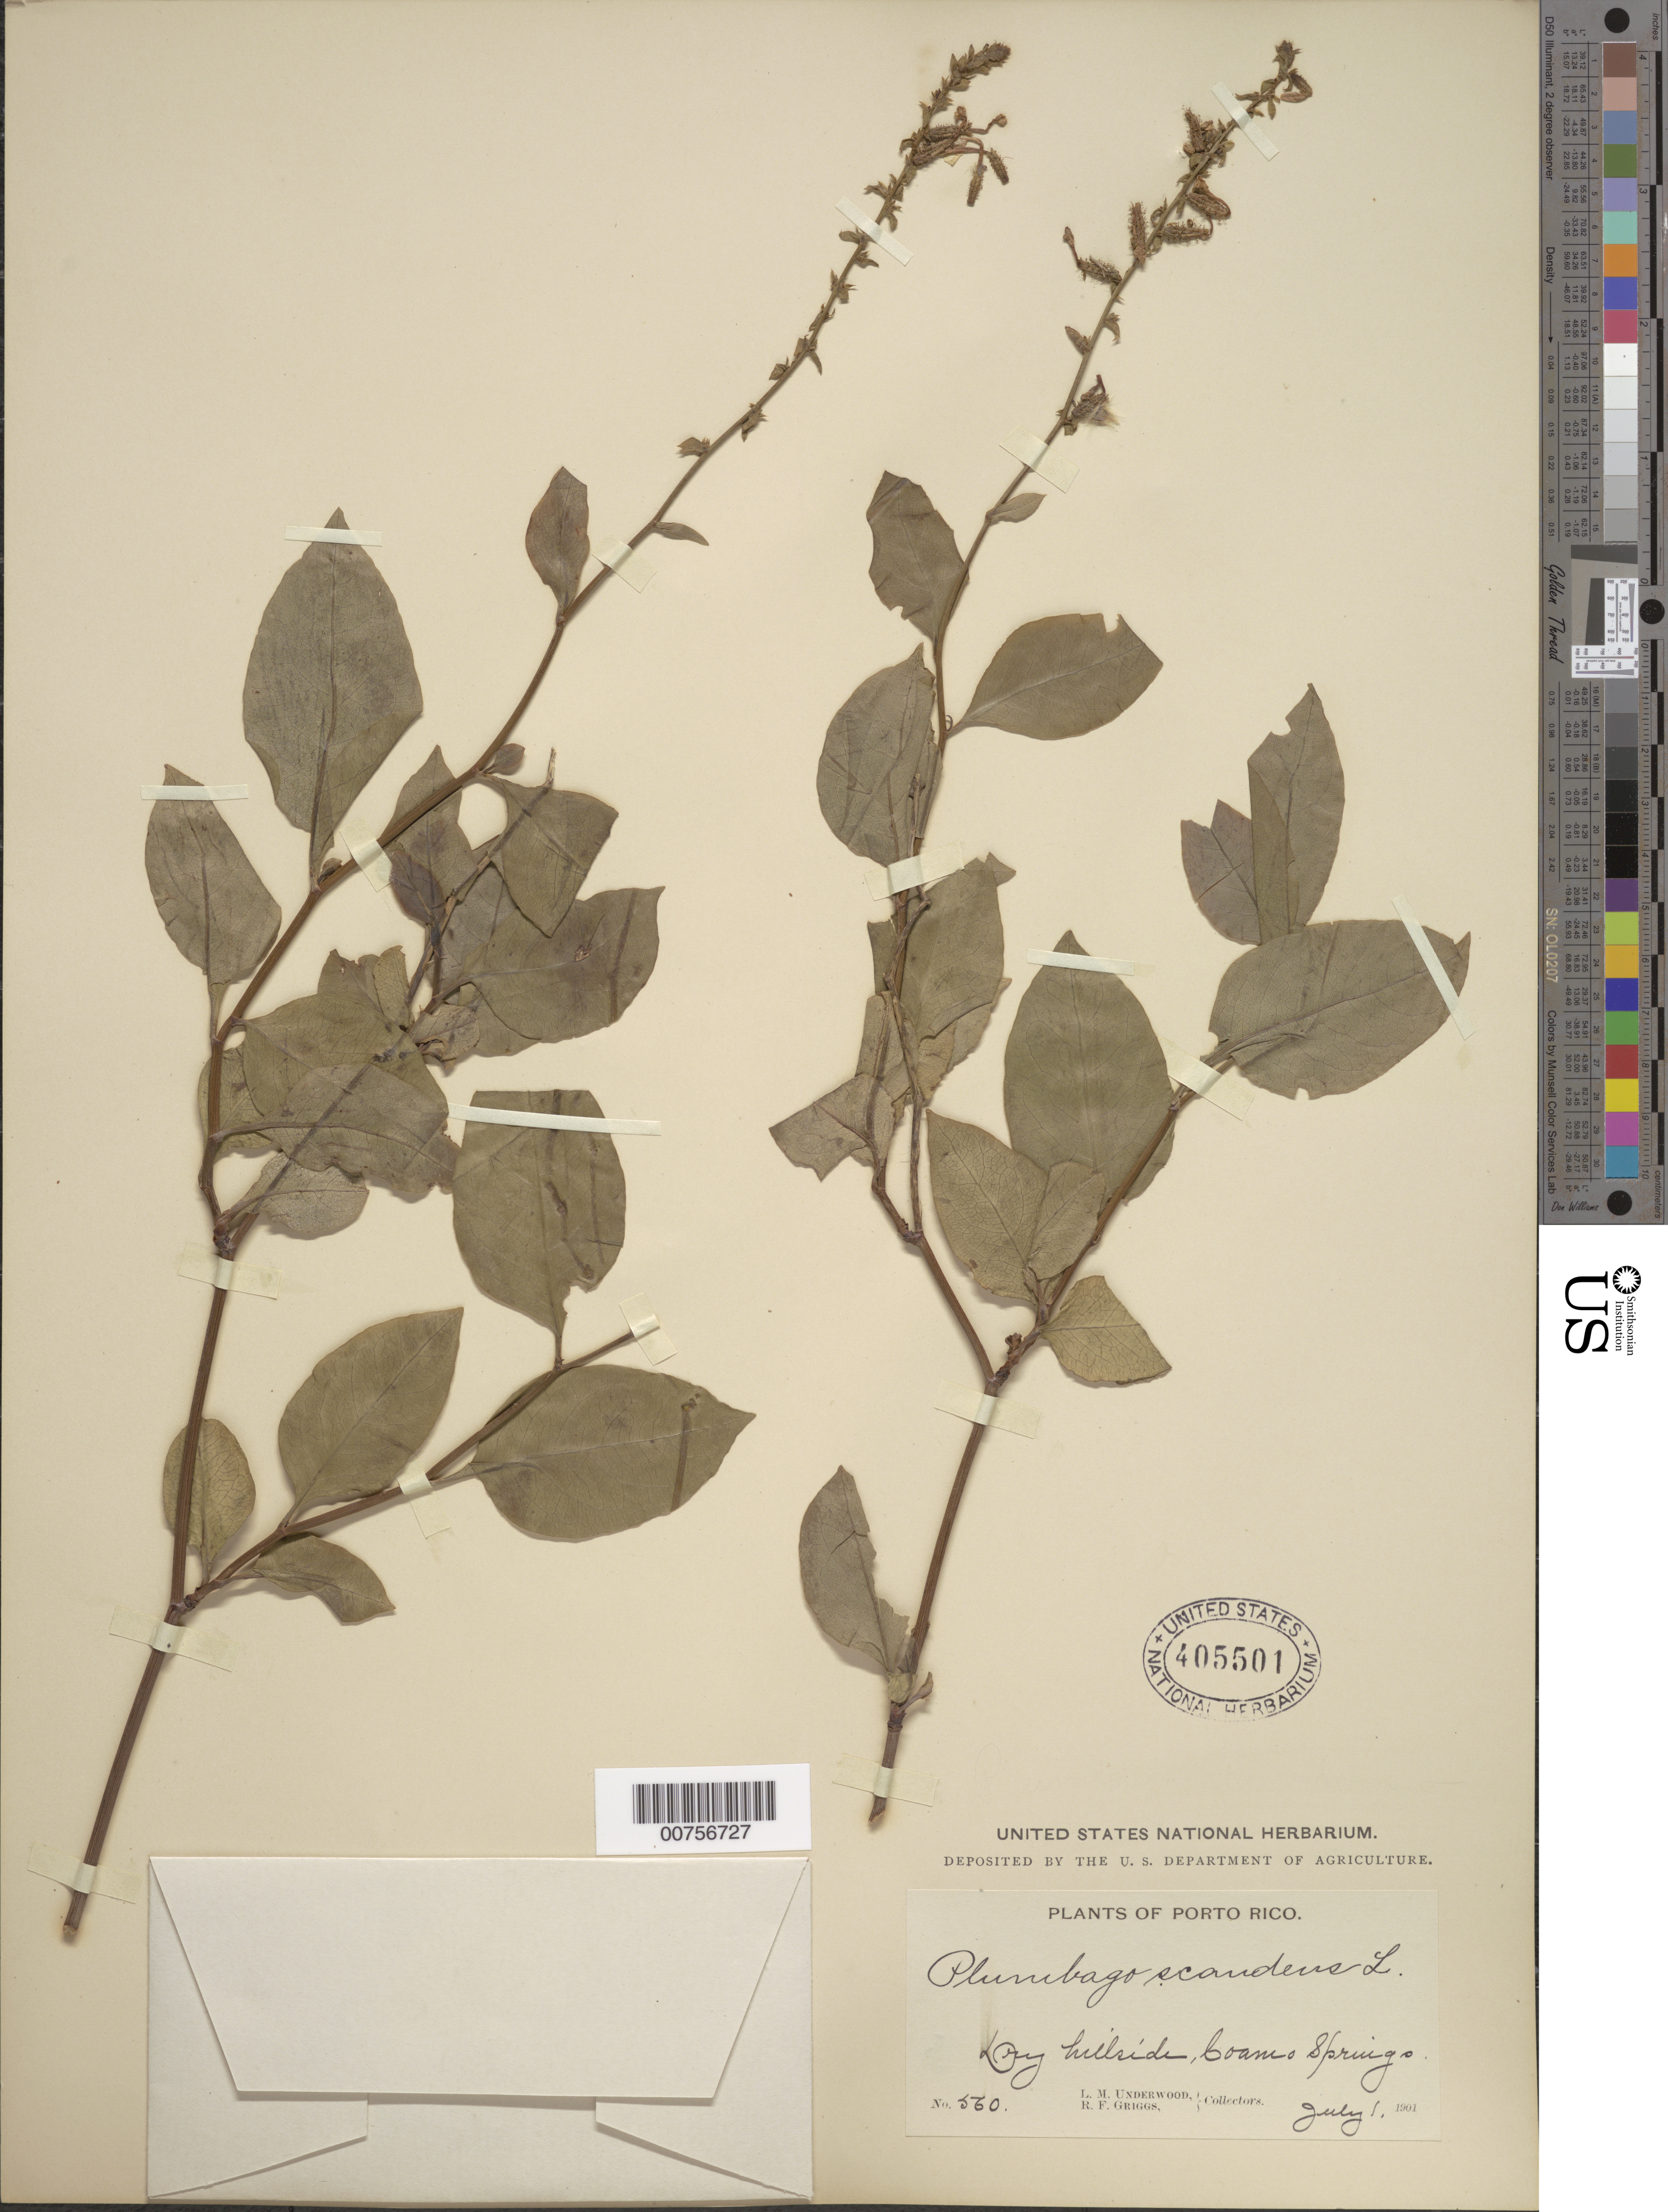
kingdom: Plantae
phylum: Tracheophyta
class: Magnoliopsida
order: Caryophyllales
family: Plumbaginaceae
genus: Plumbago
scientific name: Plumbago scandens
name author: L.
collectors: L. M. Underwood & R. F. Griggs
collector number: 560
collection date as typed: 01 Jul 1901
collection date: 1901-07-01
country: Puerto Rico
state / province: Coamo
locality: Coamo Springs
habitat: Dry hillside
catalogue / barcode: US 405501